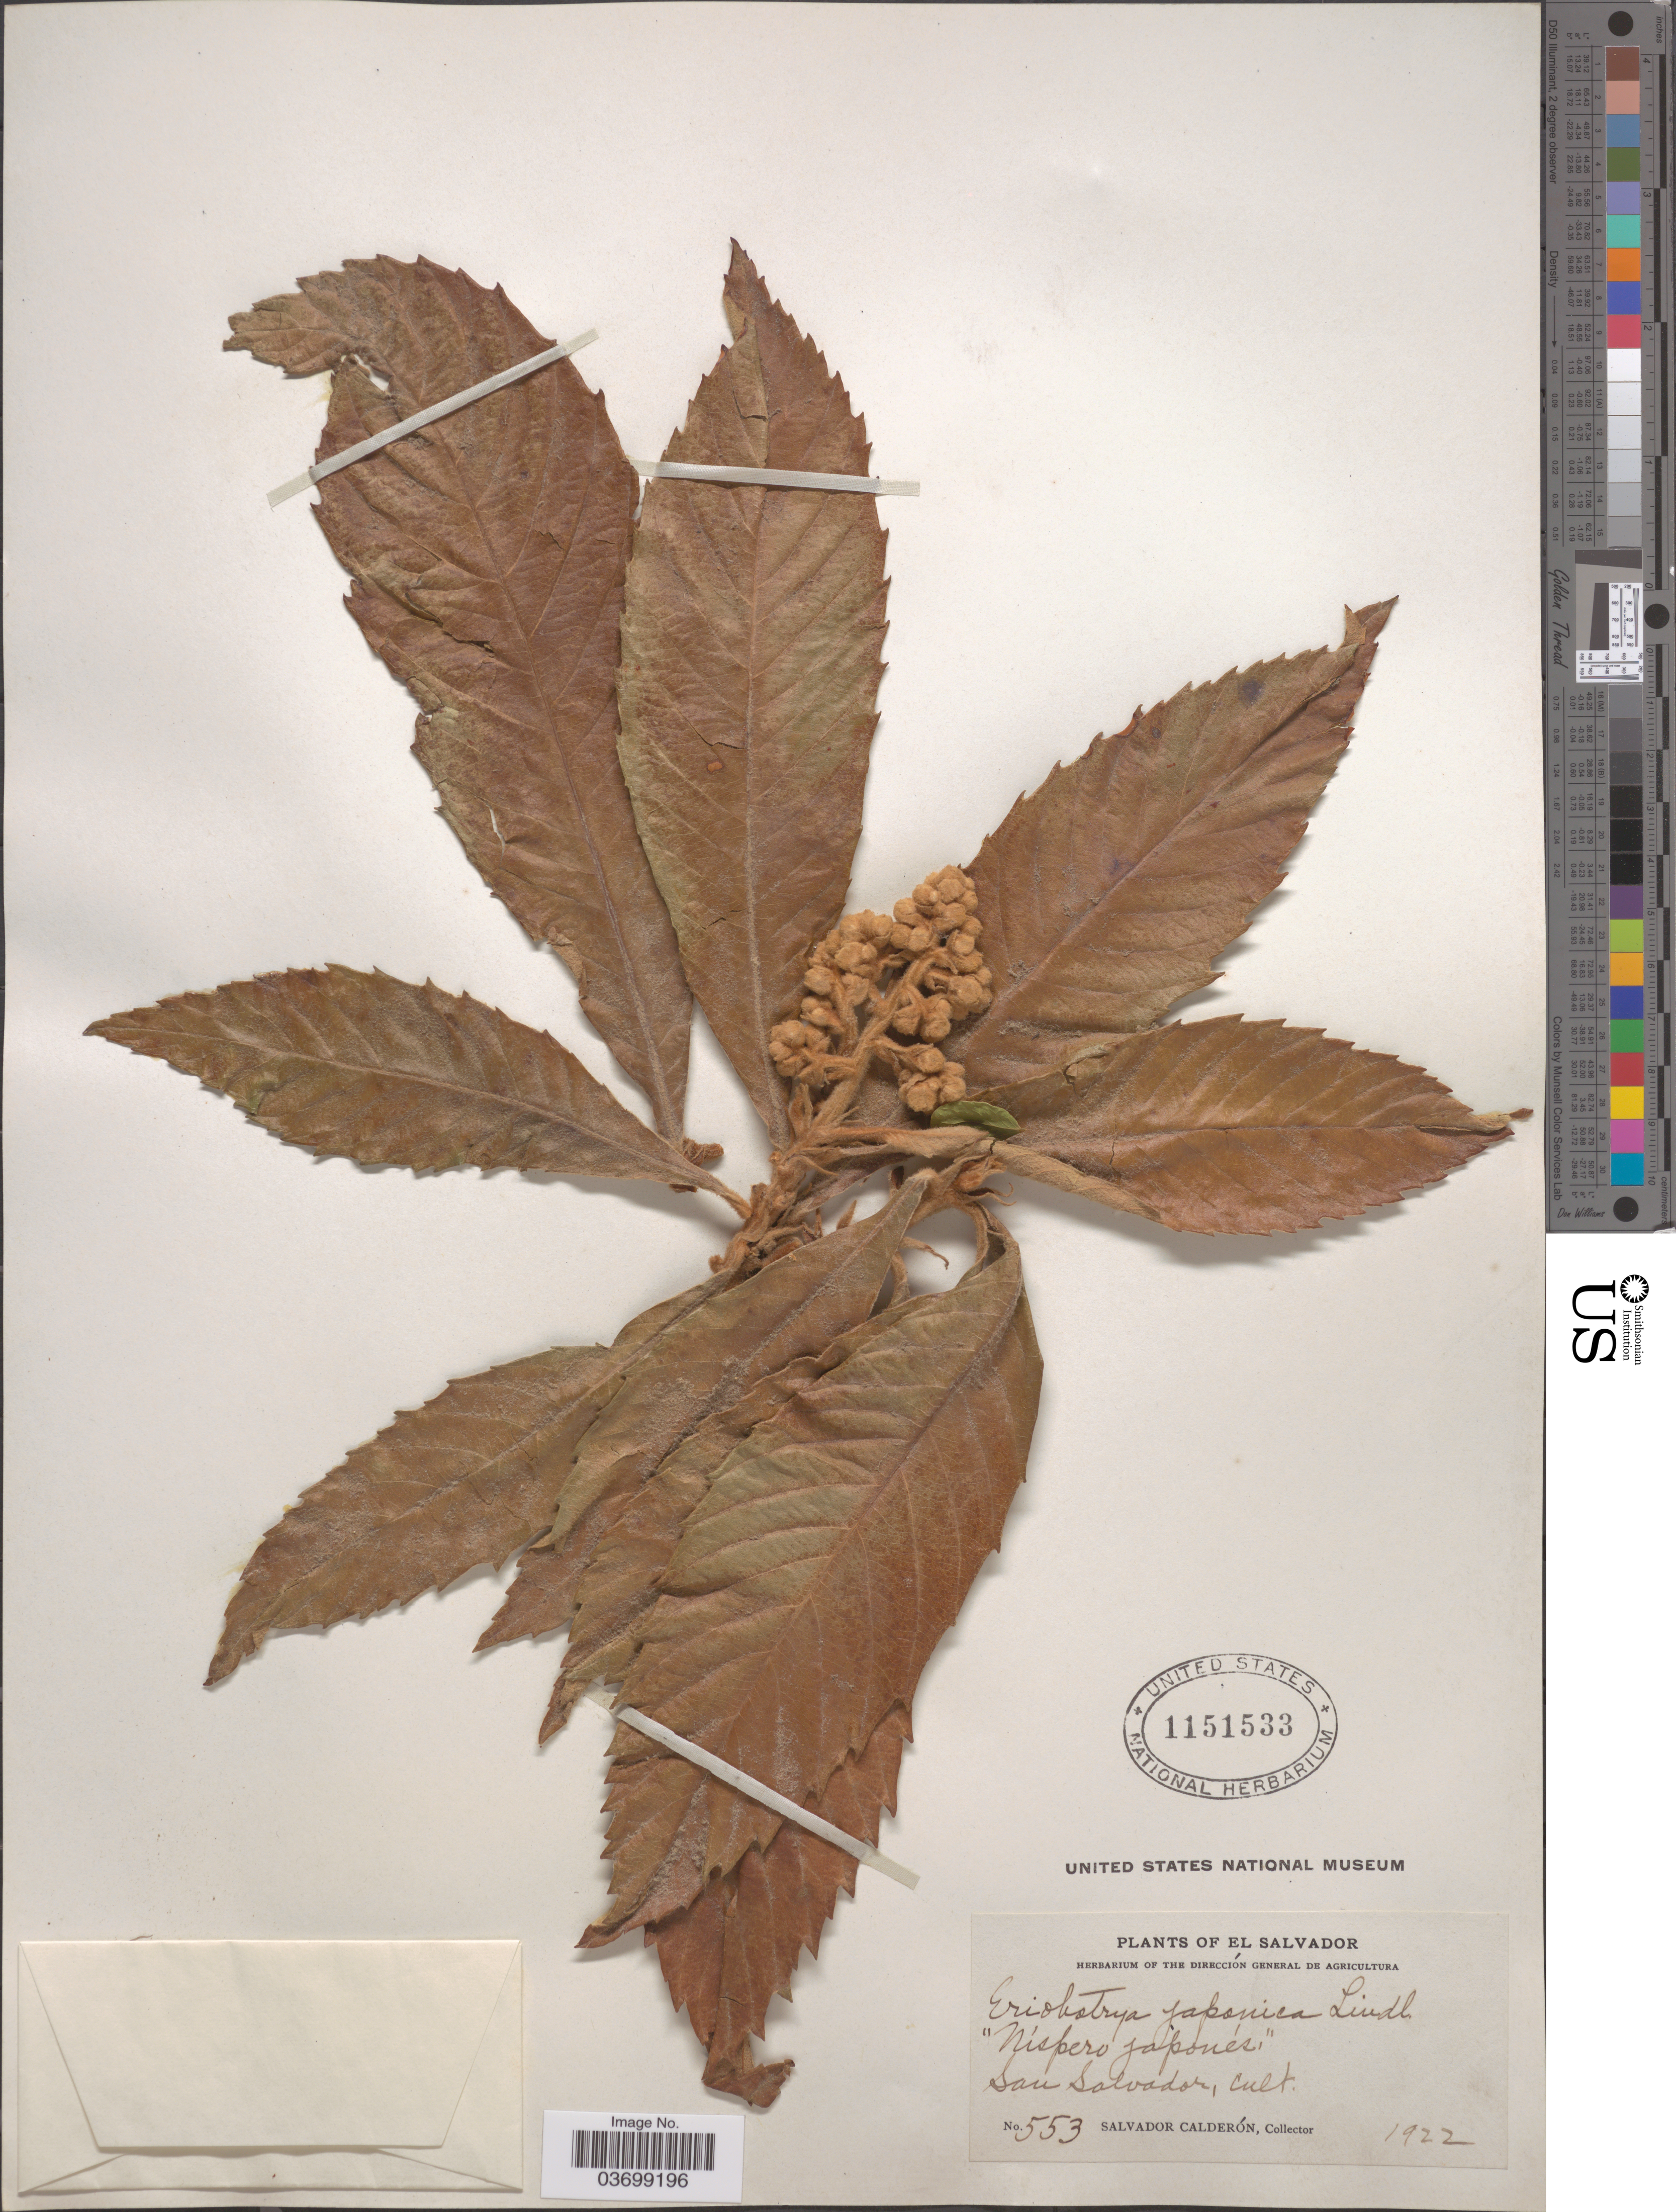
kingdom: Plantae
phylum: Tracheophyta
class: Magnoliopsida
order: Rosales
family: Rosaceae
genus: Rhaphiolepis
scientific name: Rhaphiolepis bibas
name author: (Lour.) Galasso & Banfi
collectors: S. Calderón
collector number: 553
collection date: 1922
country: El Salvador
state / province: San Salvador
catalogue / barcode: US 1151533